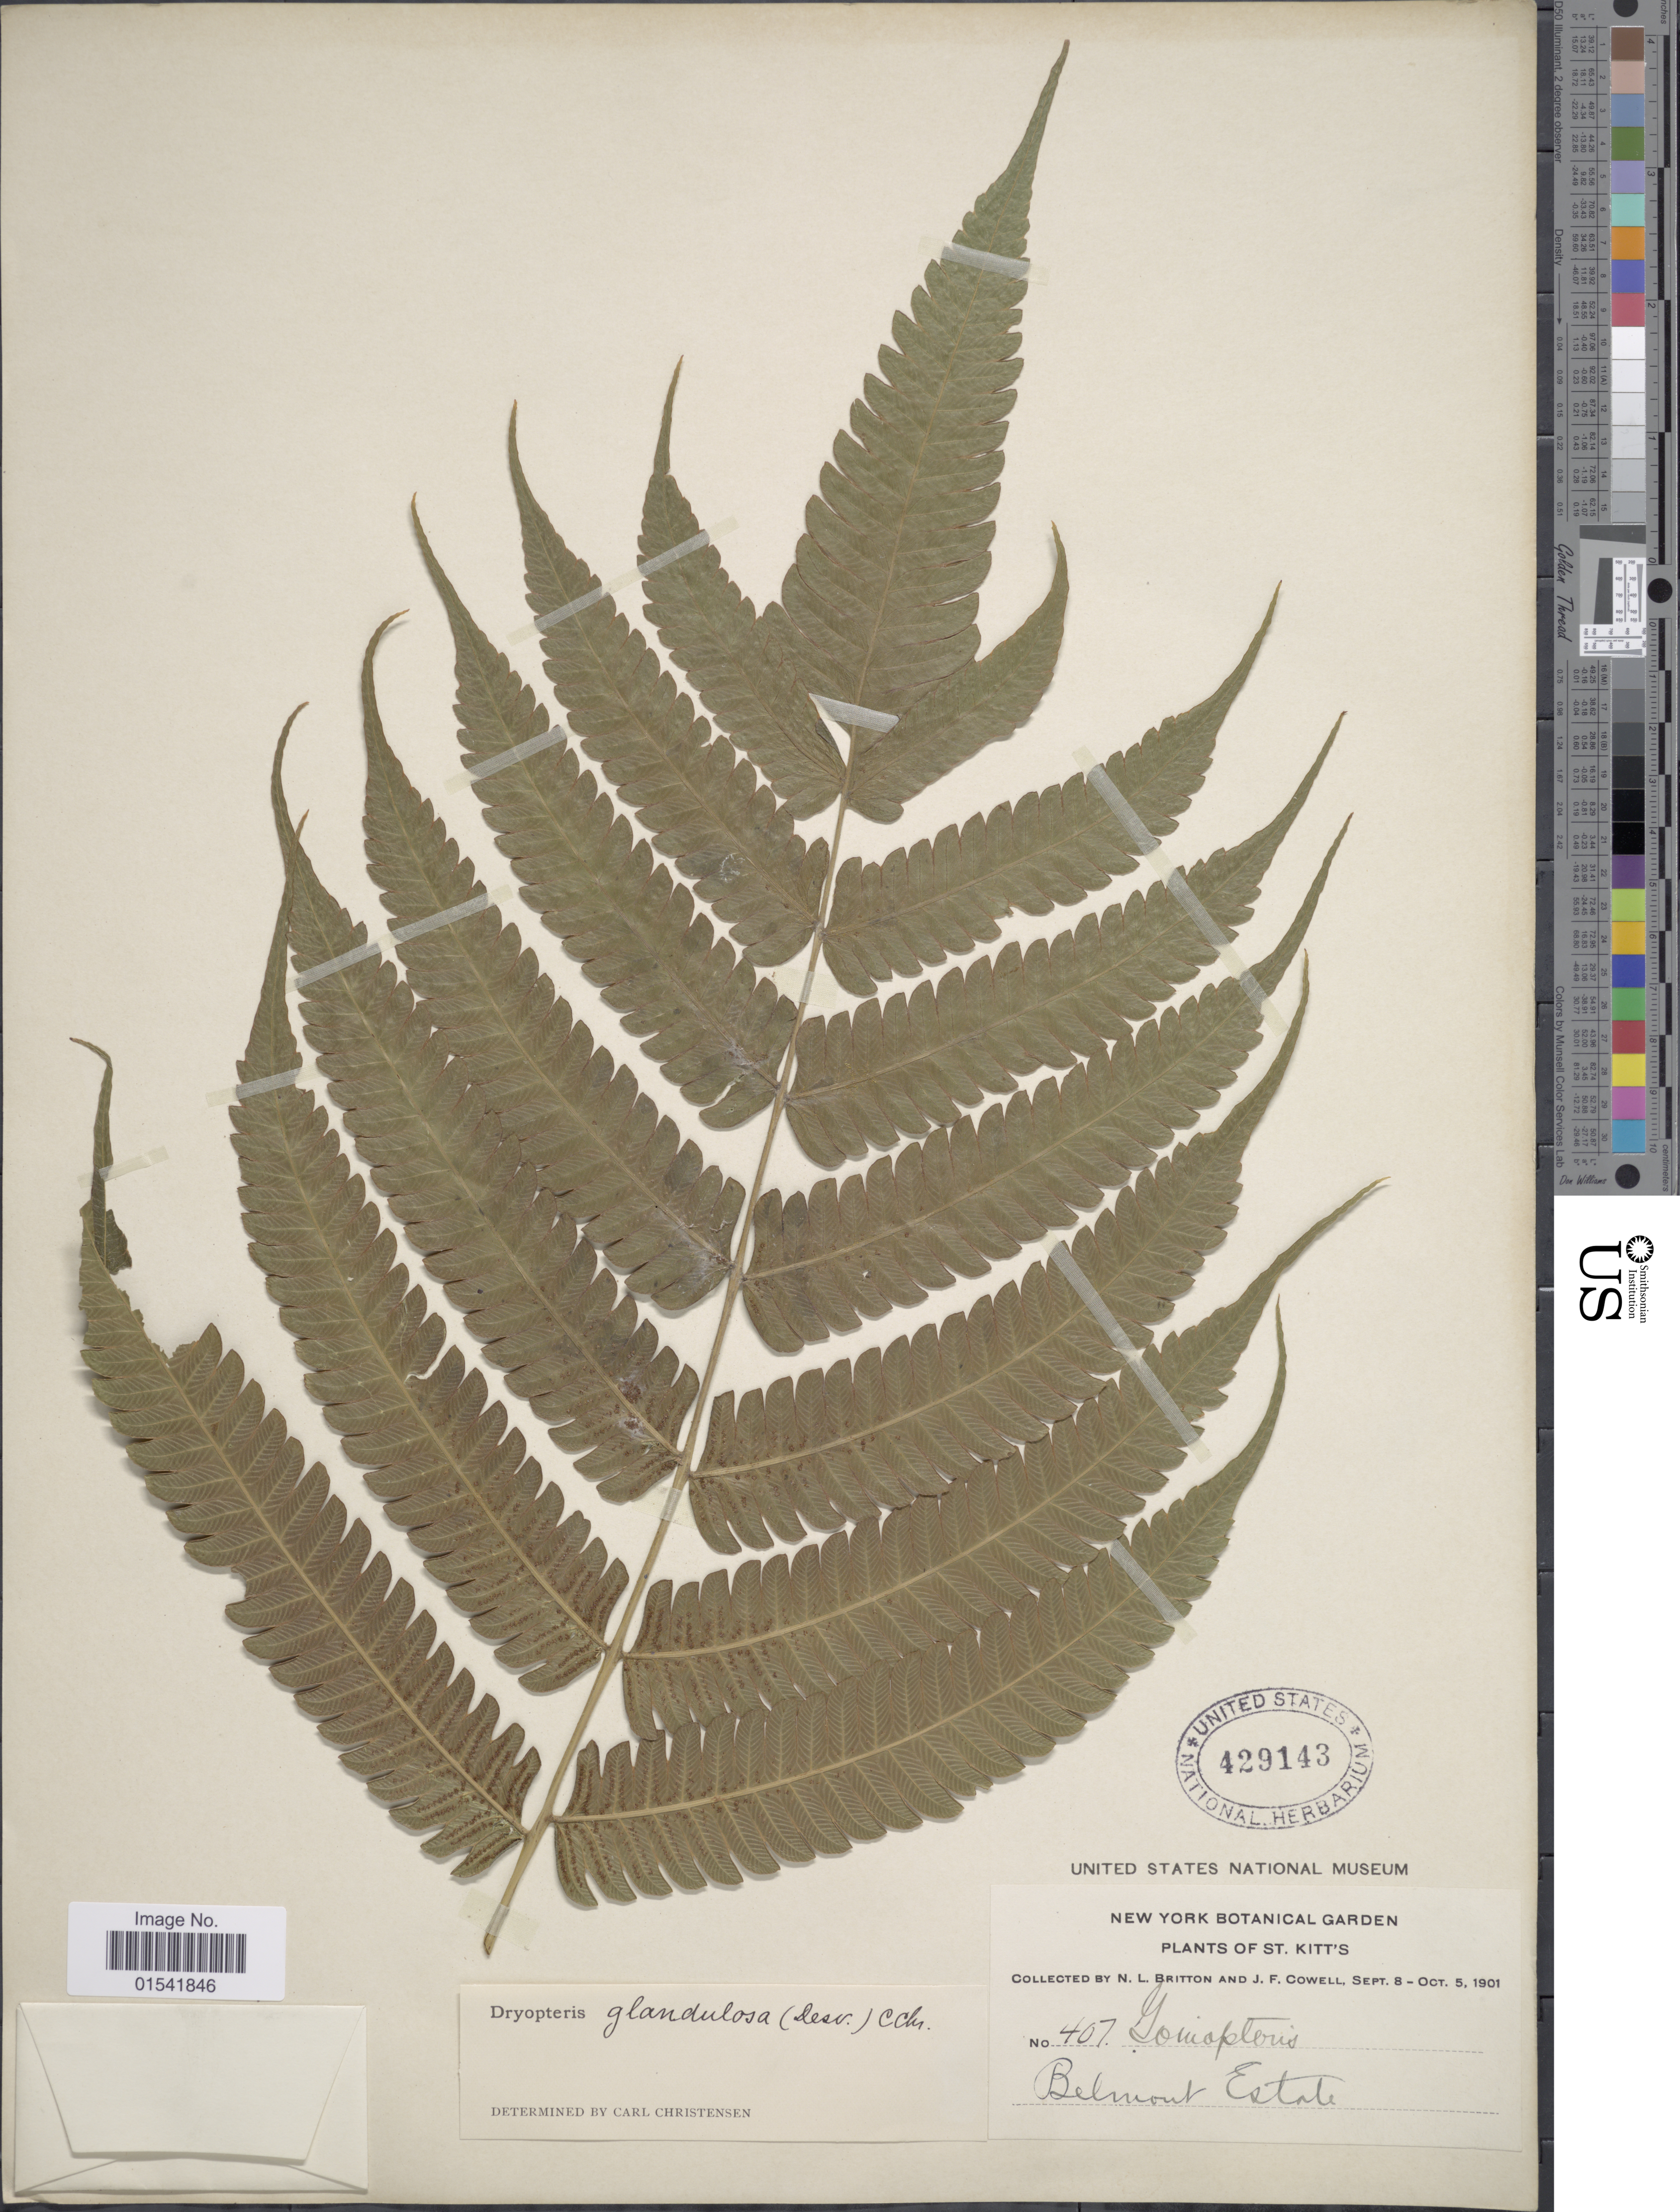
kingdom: Plantae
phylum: Tracheophyta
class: Polypodiopsida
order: Polypodiales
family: Thelypteridaceae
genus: Steiropteris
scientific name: Steiropteris glandulosa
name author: (Hook. f.) Pic. Serm.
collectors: N. Britton & J. F. Cowell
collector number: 407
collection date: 1901-09-08/1901-10-05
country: St. Christopher-Nevis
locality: St. Kitt's, Belmont Estate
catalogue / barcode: US 429143